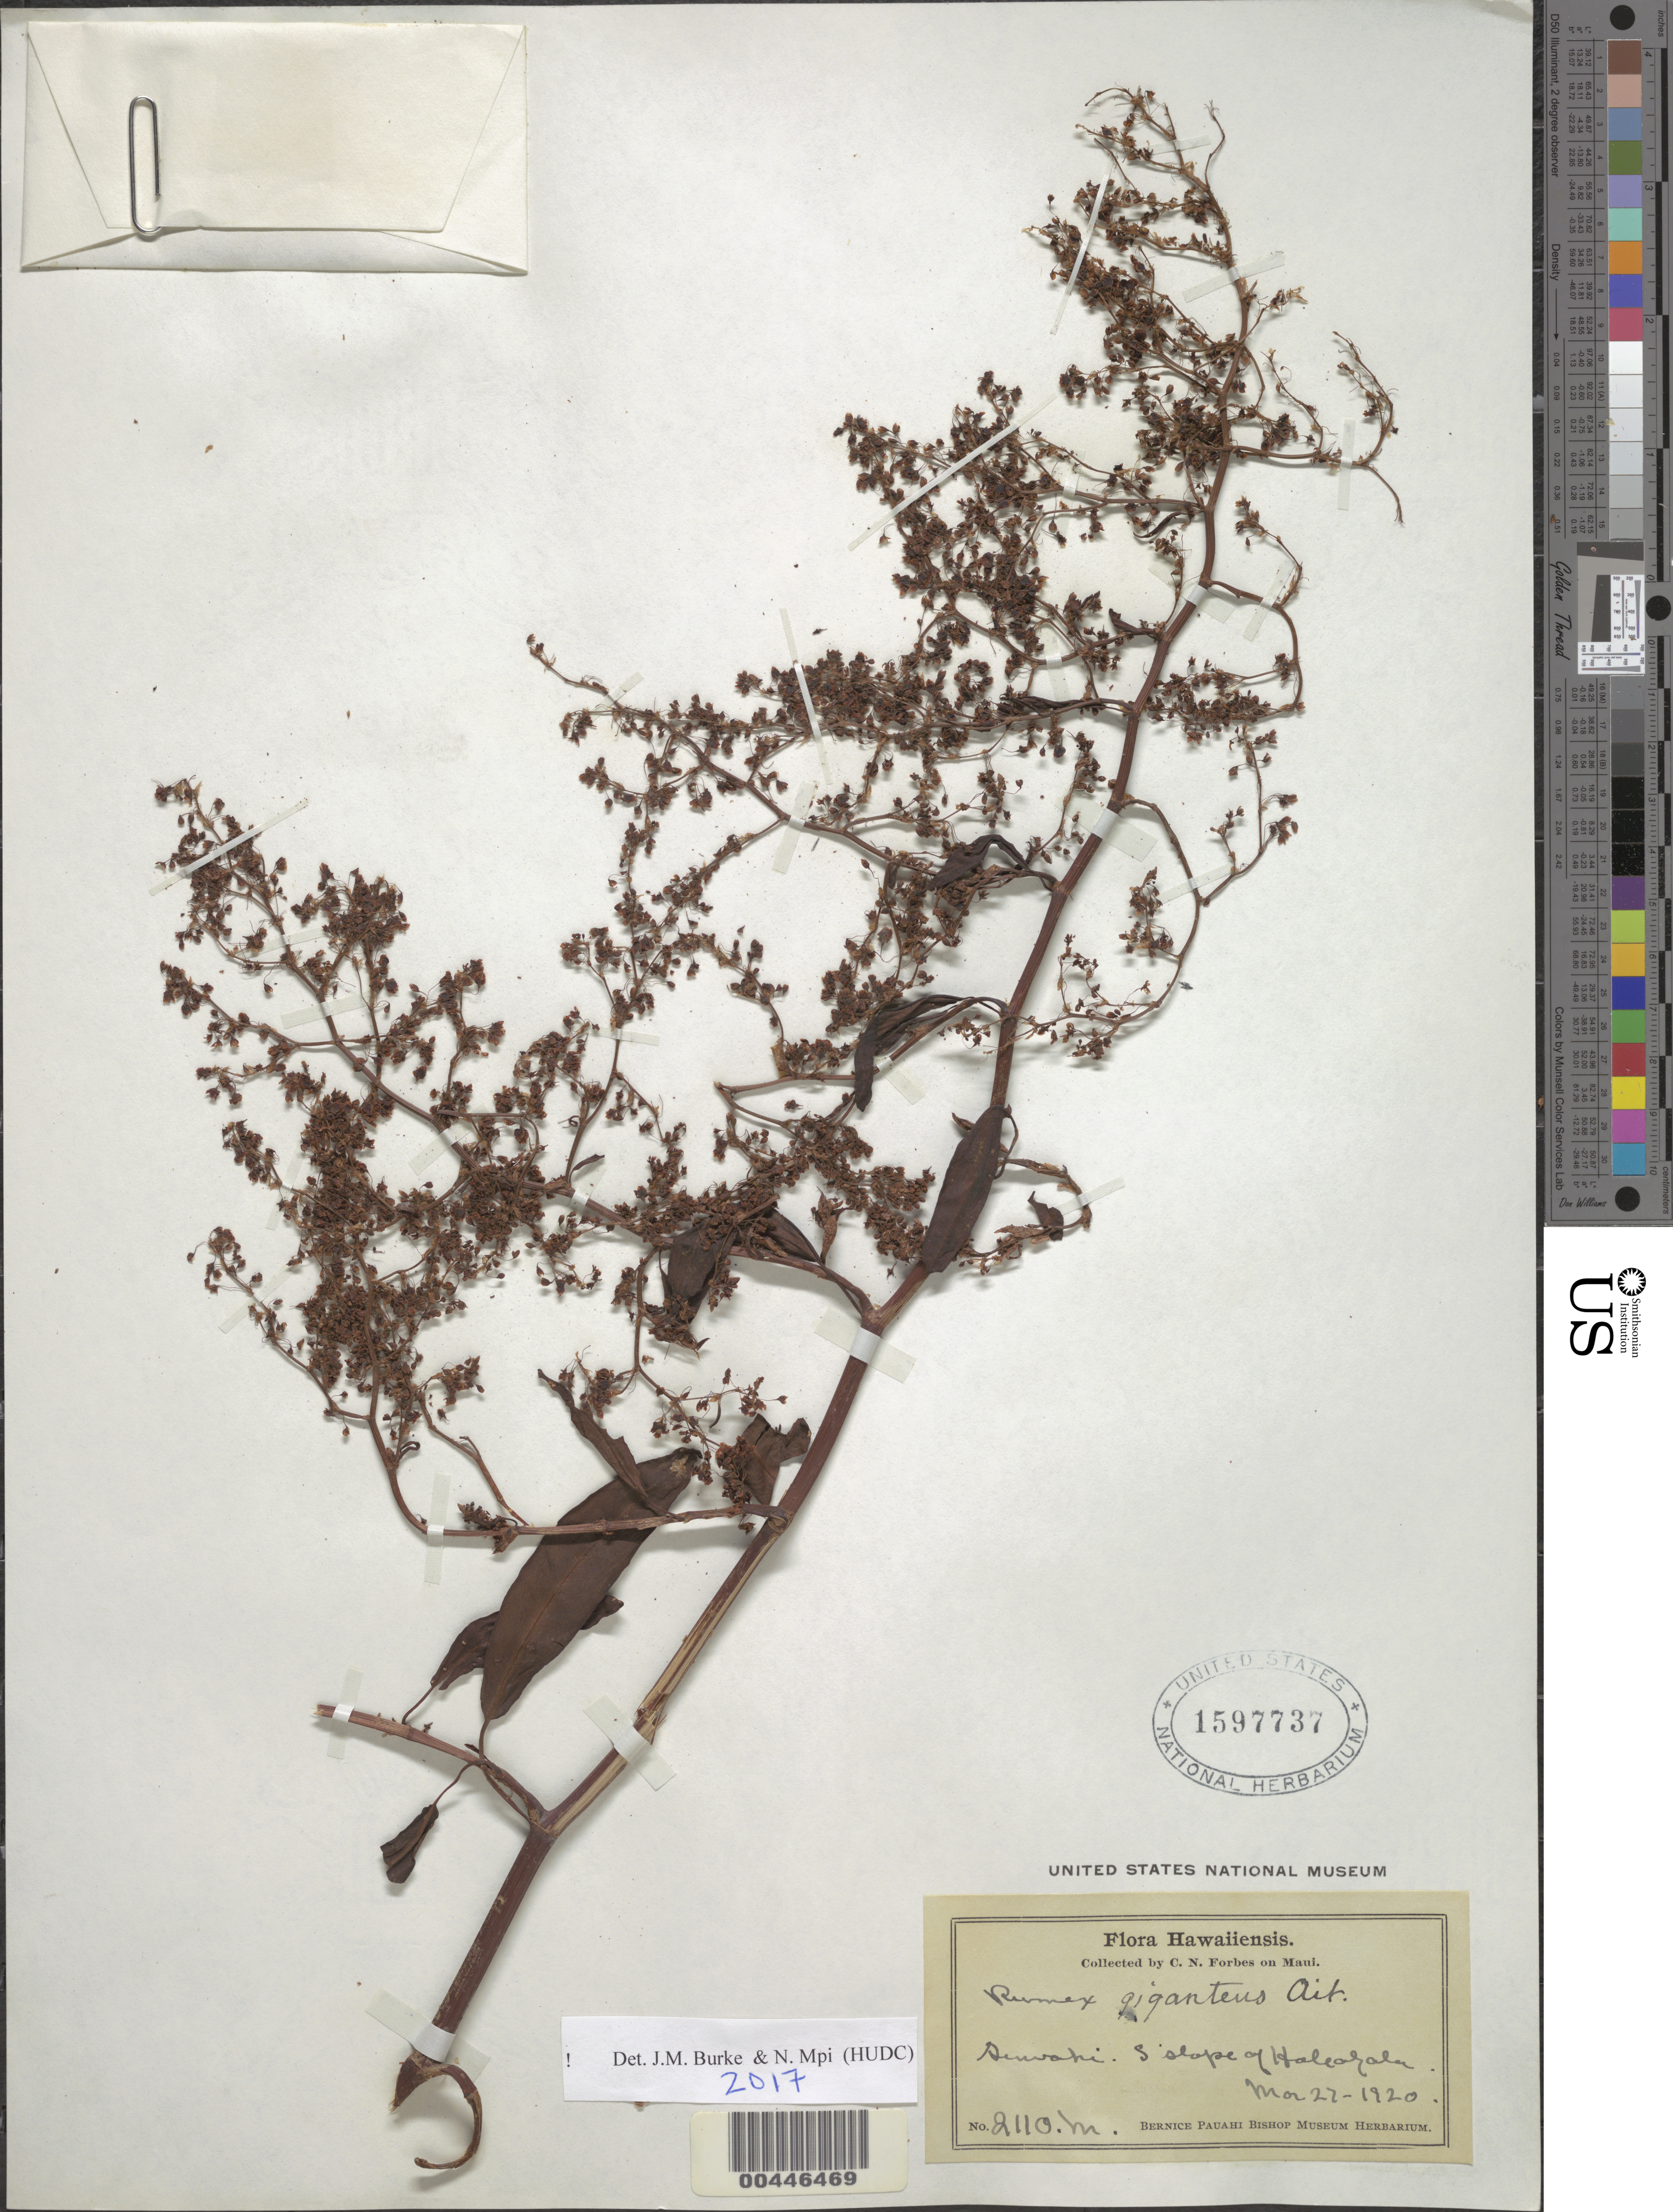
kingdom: Plantae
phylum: Tracheophyta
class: Magnoliopsida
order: Caryophyllales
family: Polygonaceae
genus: Rumex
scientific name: Rumex giganteus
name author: W.T. Aiton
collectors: C. N. Forbes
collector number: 2110.M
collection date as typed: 27 Mar 1920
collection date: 1920-03-27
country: United States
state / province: Hawaii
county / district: Maui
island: Maui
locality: Auwahi, S slope of Haleakala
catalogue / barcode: US 1597737